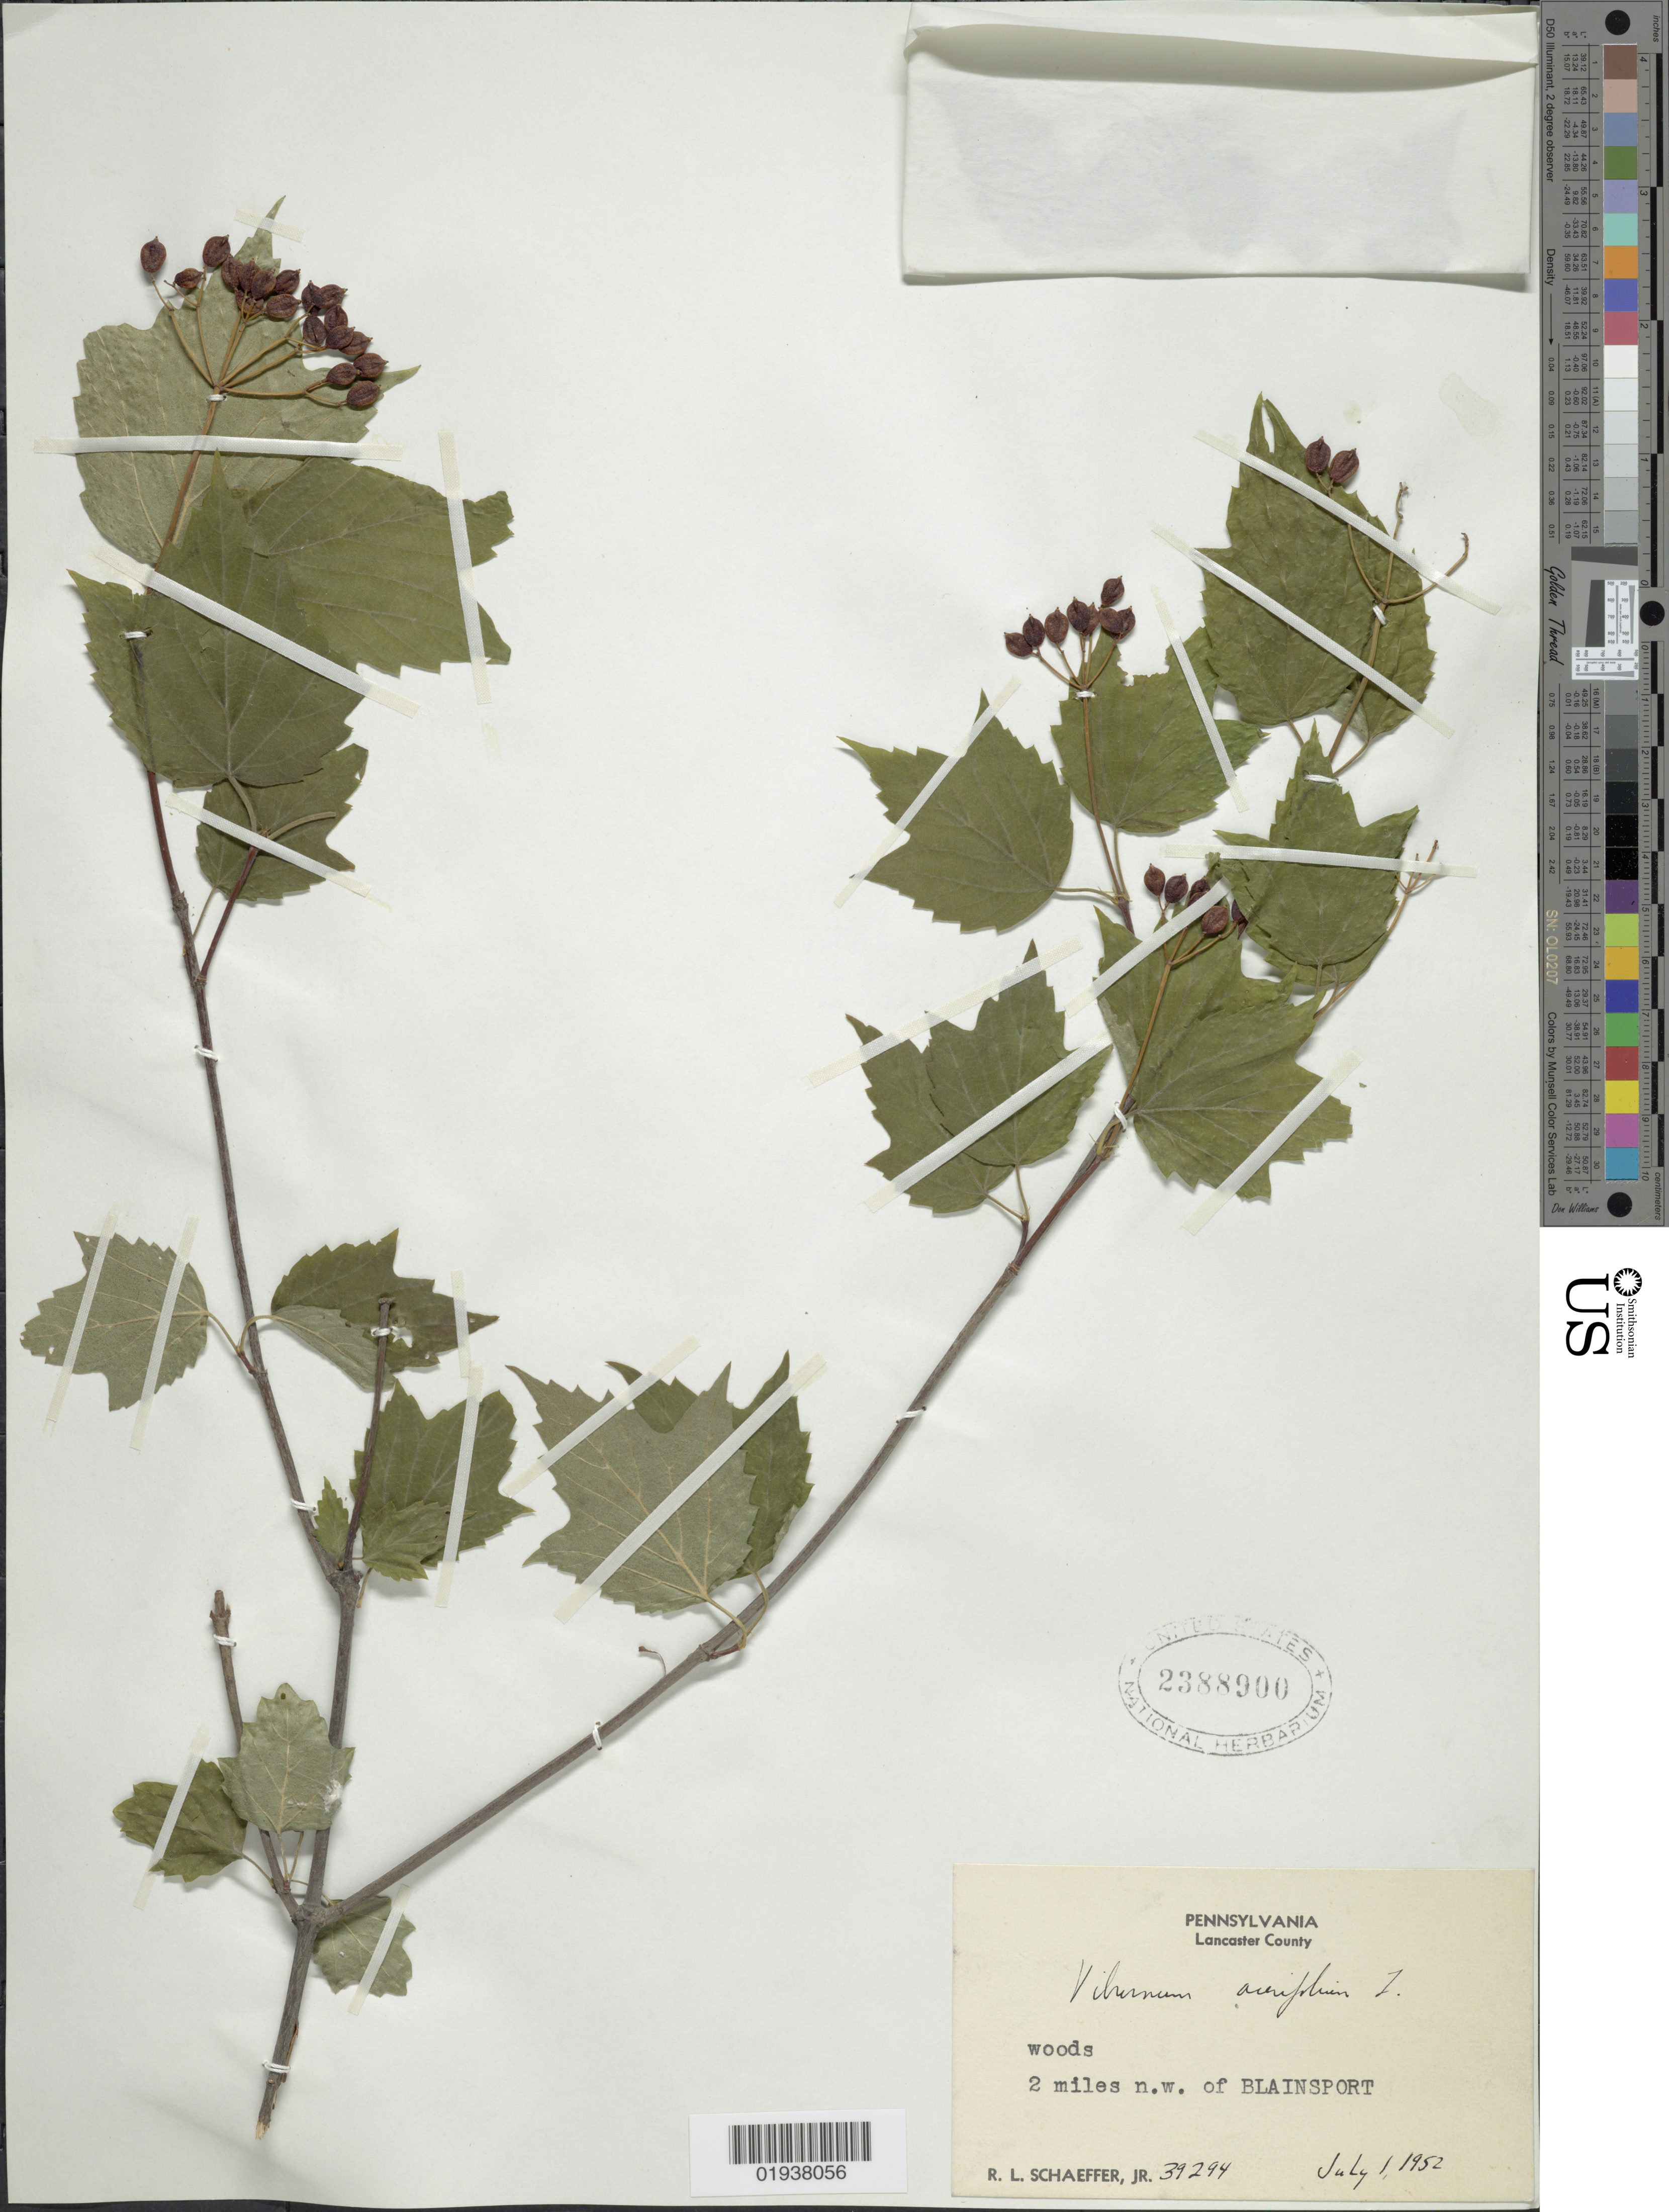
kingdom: Plantae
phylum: Tracheophyta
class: Magnoliopsida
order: Dipsacales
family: Viburnaceae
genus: Viburnum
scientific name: Viburnum acerifolium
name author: L.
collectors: R. L. Schaeffer Jr.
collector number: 39294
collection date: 1952-07-01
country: United States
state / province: Pennsylvania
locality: Lancaster County. 2 miles n.w. of Blainsport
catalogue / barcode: US 2388900